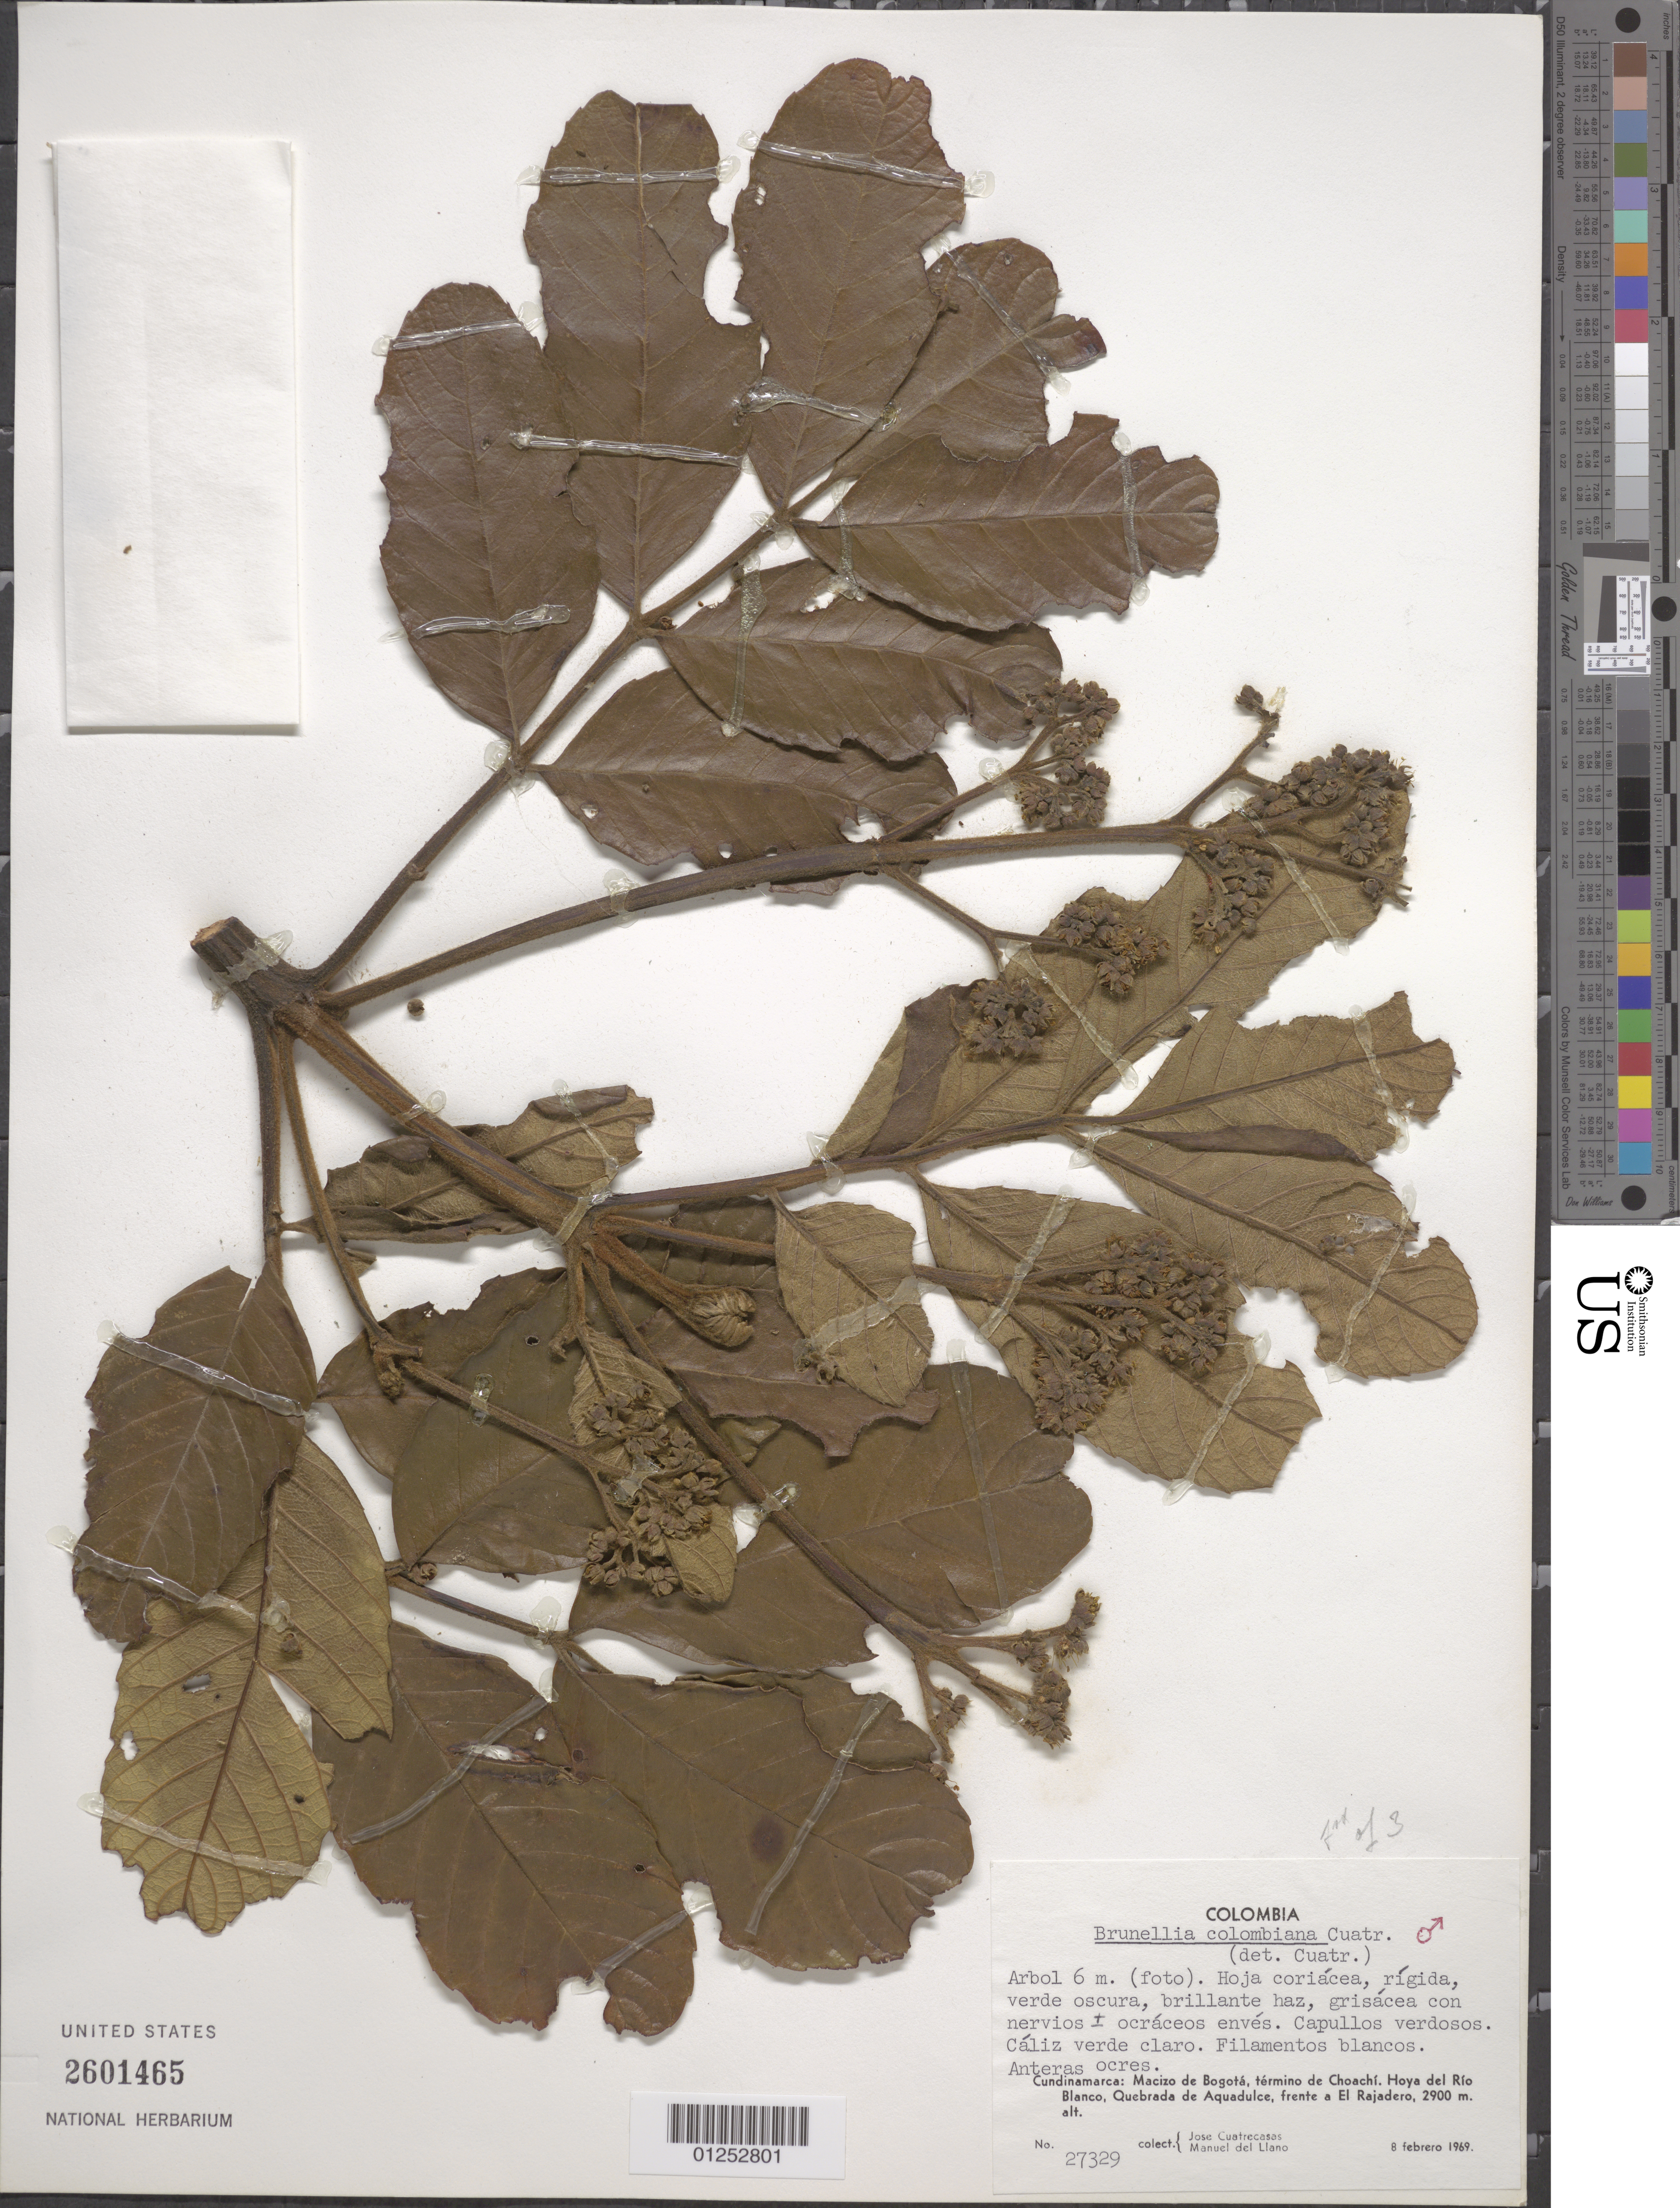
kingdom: Plantae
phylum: Tracheophyta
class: Magnoliopsida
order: Oxalidales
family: Brunelliaceae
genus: Brunellia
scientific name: Brunellia colombiana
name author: Cuatrec.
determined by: Cuatrecasas, J.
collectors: J. Cuatrecasas & M. d. Llano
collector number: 27329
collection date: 1969-02-08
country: Colombia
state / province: Cundinamarca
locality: Macizo de Bogotá, termino de Choachí, hoya del Río Blanco, Quebrada de Aguadulce, frente a El Rajadero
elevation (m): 2900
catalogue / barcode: US 2601465